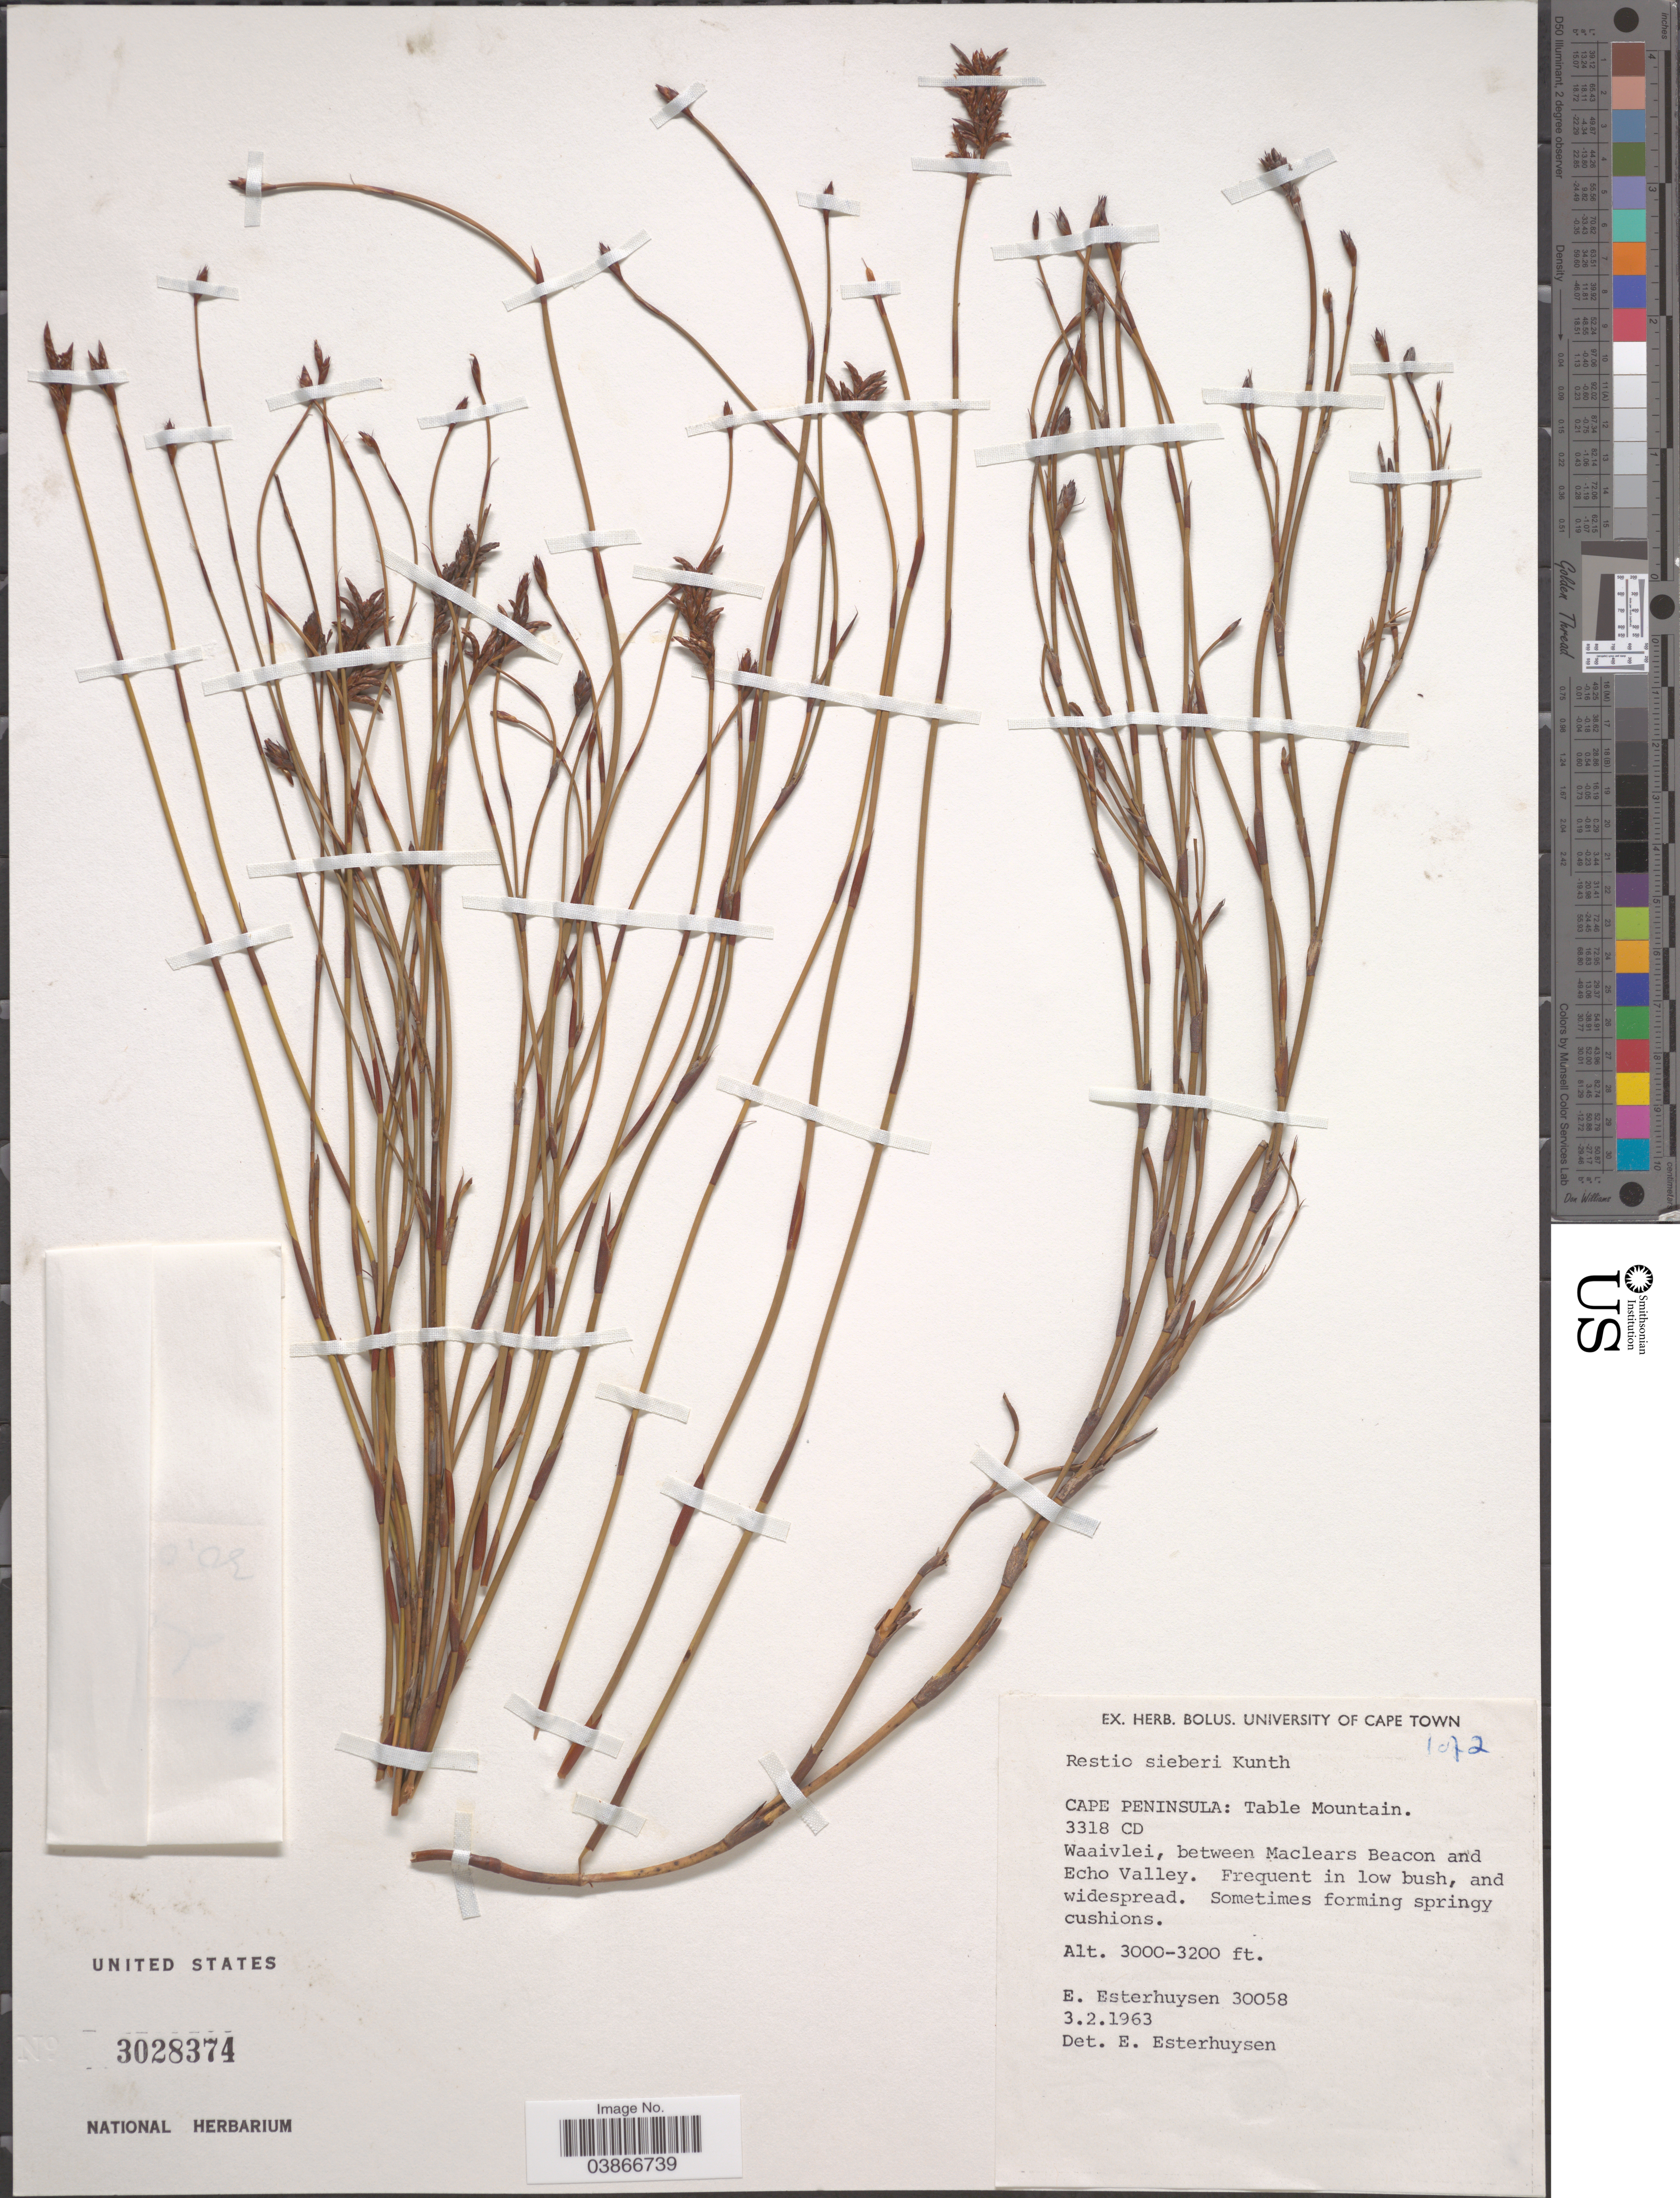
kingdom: Plantae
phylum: Tracheophyta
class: Liliopsida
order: Poales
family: Restionaceae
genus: Restio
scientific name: Restio sieberi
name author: Kunth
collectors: E. E. Esterhuysen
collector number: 30058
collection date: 1963-02-03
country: South Africa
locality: Cape Peninsula: Table Mountain. 3318 CD. Waaivlei, between Maclears Beacon and Echo Valley.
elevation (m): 914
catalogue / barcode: US 3028374